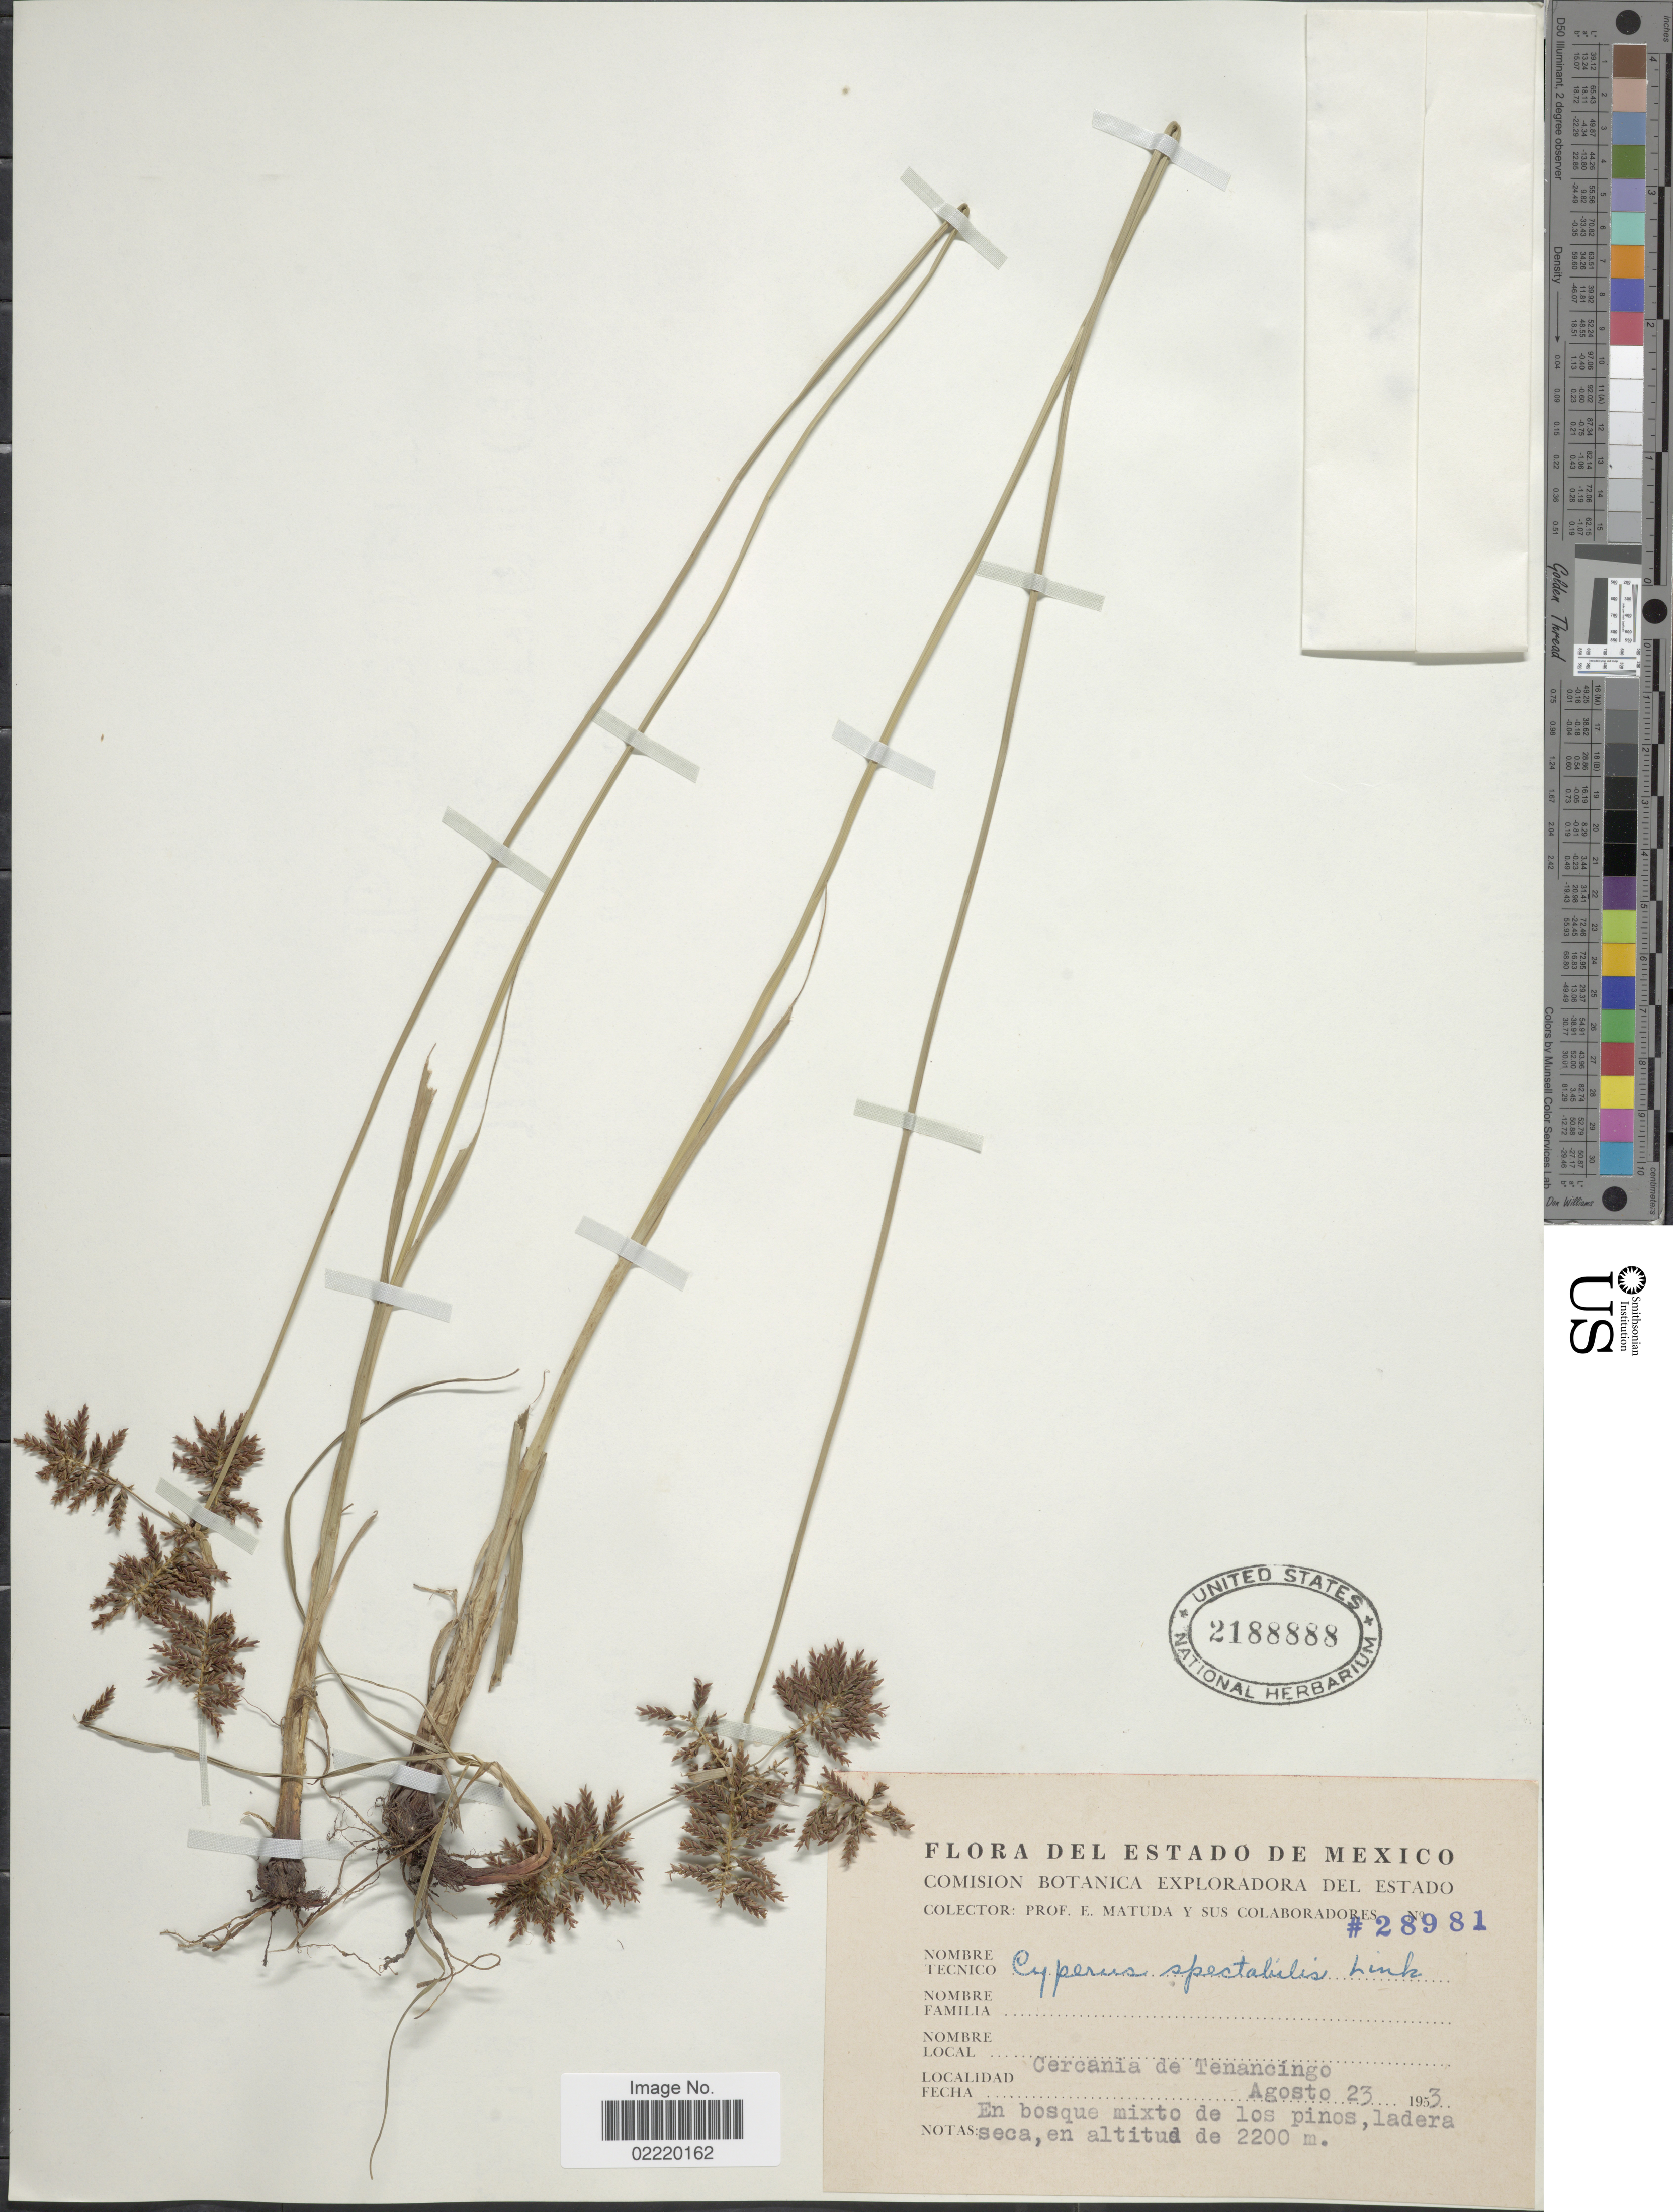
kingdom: Plantae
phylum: Tracheophyta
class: Liliopsida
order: Poales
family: Cyperaceae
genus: Cyperus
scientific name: Cyperus spectabilis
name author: Link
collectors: E. Matuda & Sus Colaboradores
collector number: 28981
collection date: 1953-08-23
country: Mexico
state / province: México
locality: Estado de Mexico, Cercania de Tenancingo.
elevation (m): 2200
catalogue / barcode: US 2188888